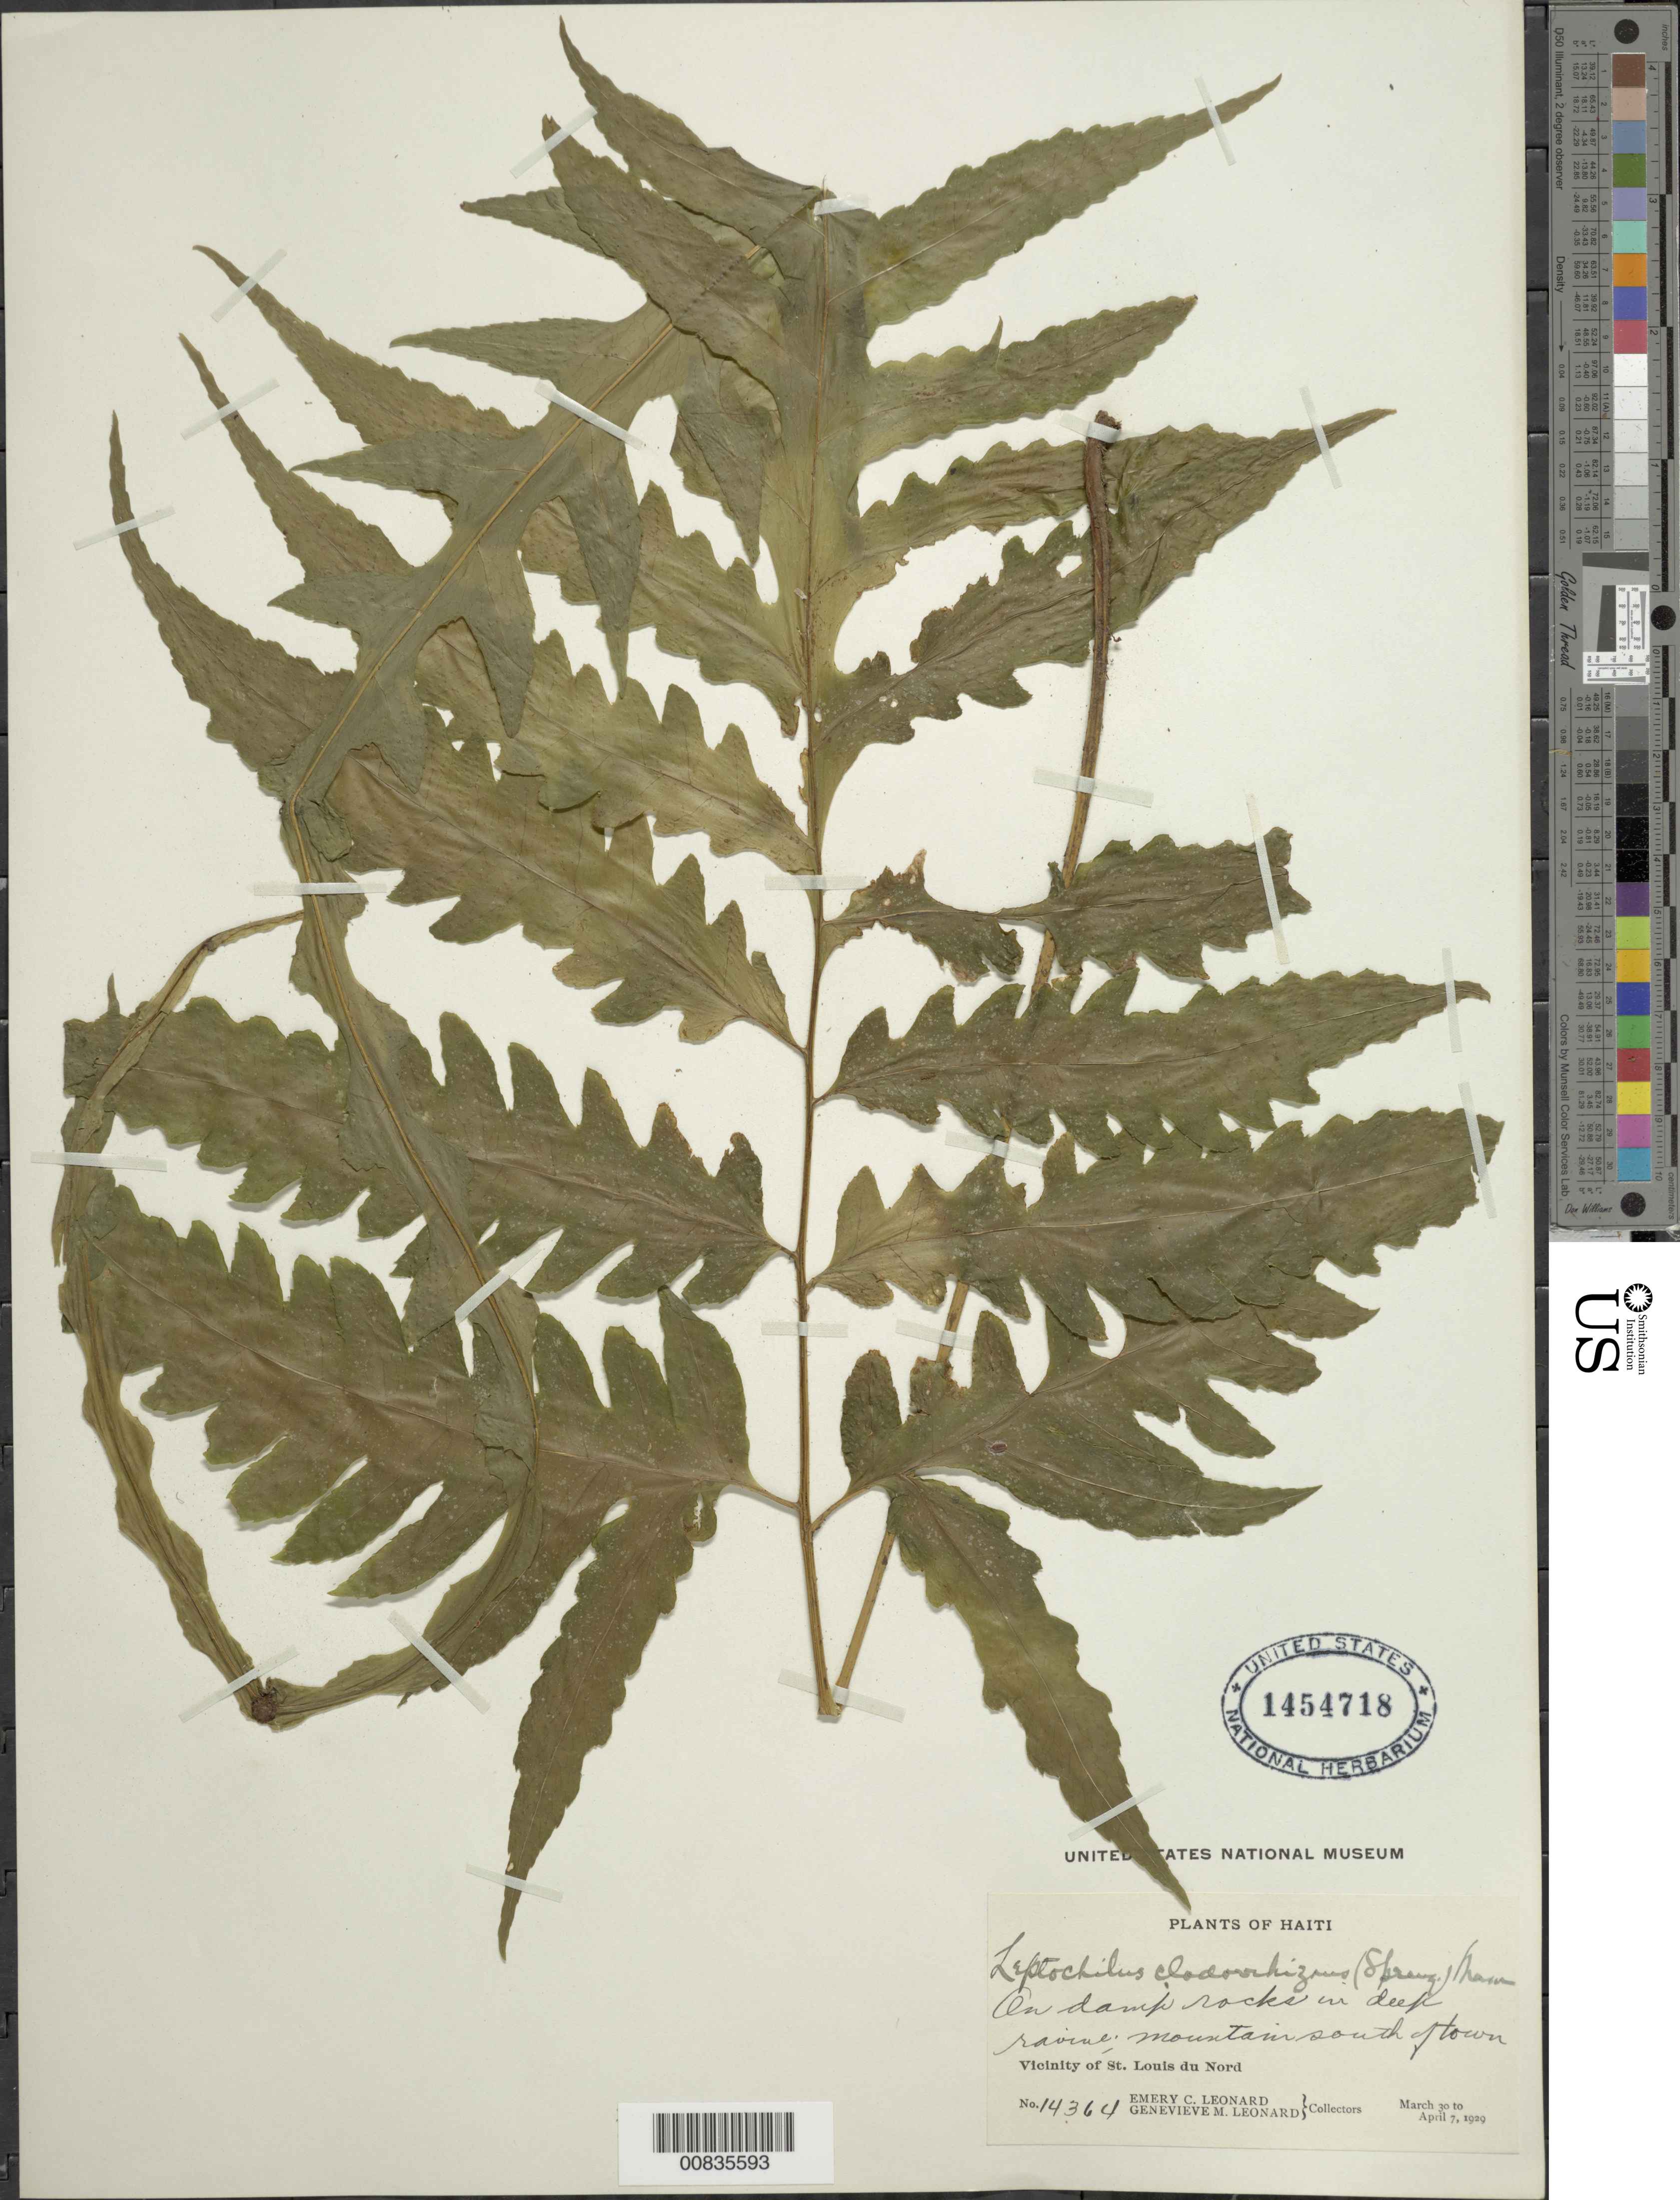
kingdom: Plantae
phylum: Tracheophyta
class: Polypodiopsida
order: Polypodiales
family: Dryopteridaceae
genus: Bolbitis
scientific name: Bolbitis portoricensis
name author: (Spreng.) Hennipman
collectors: E. C. Leonard & G. M. Leonard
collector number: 14364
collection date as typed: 30 Mar 1929 to 07 Apr 1929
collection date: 1929-03-30/1929-04-07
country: Haiti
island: Hispaniola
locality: St. Louis du Nord, SE of town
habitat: Damp rock in deep ravine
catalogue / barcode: US 1454718